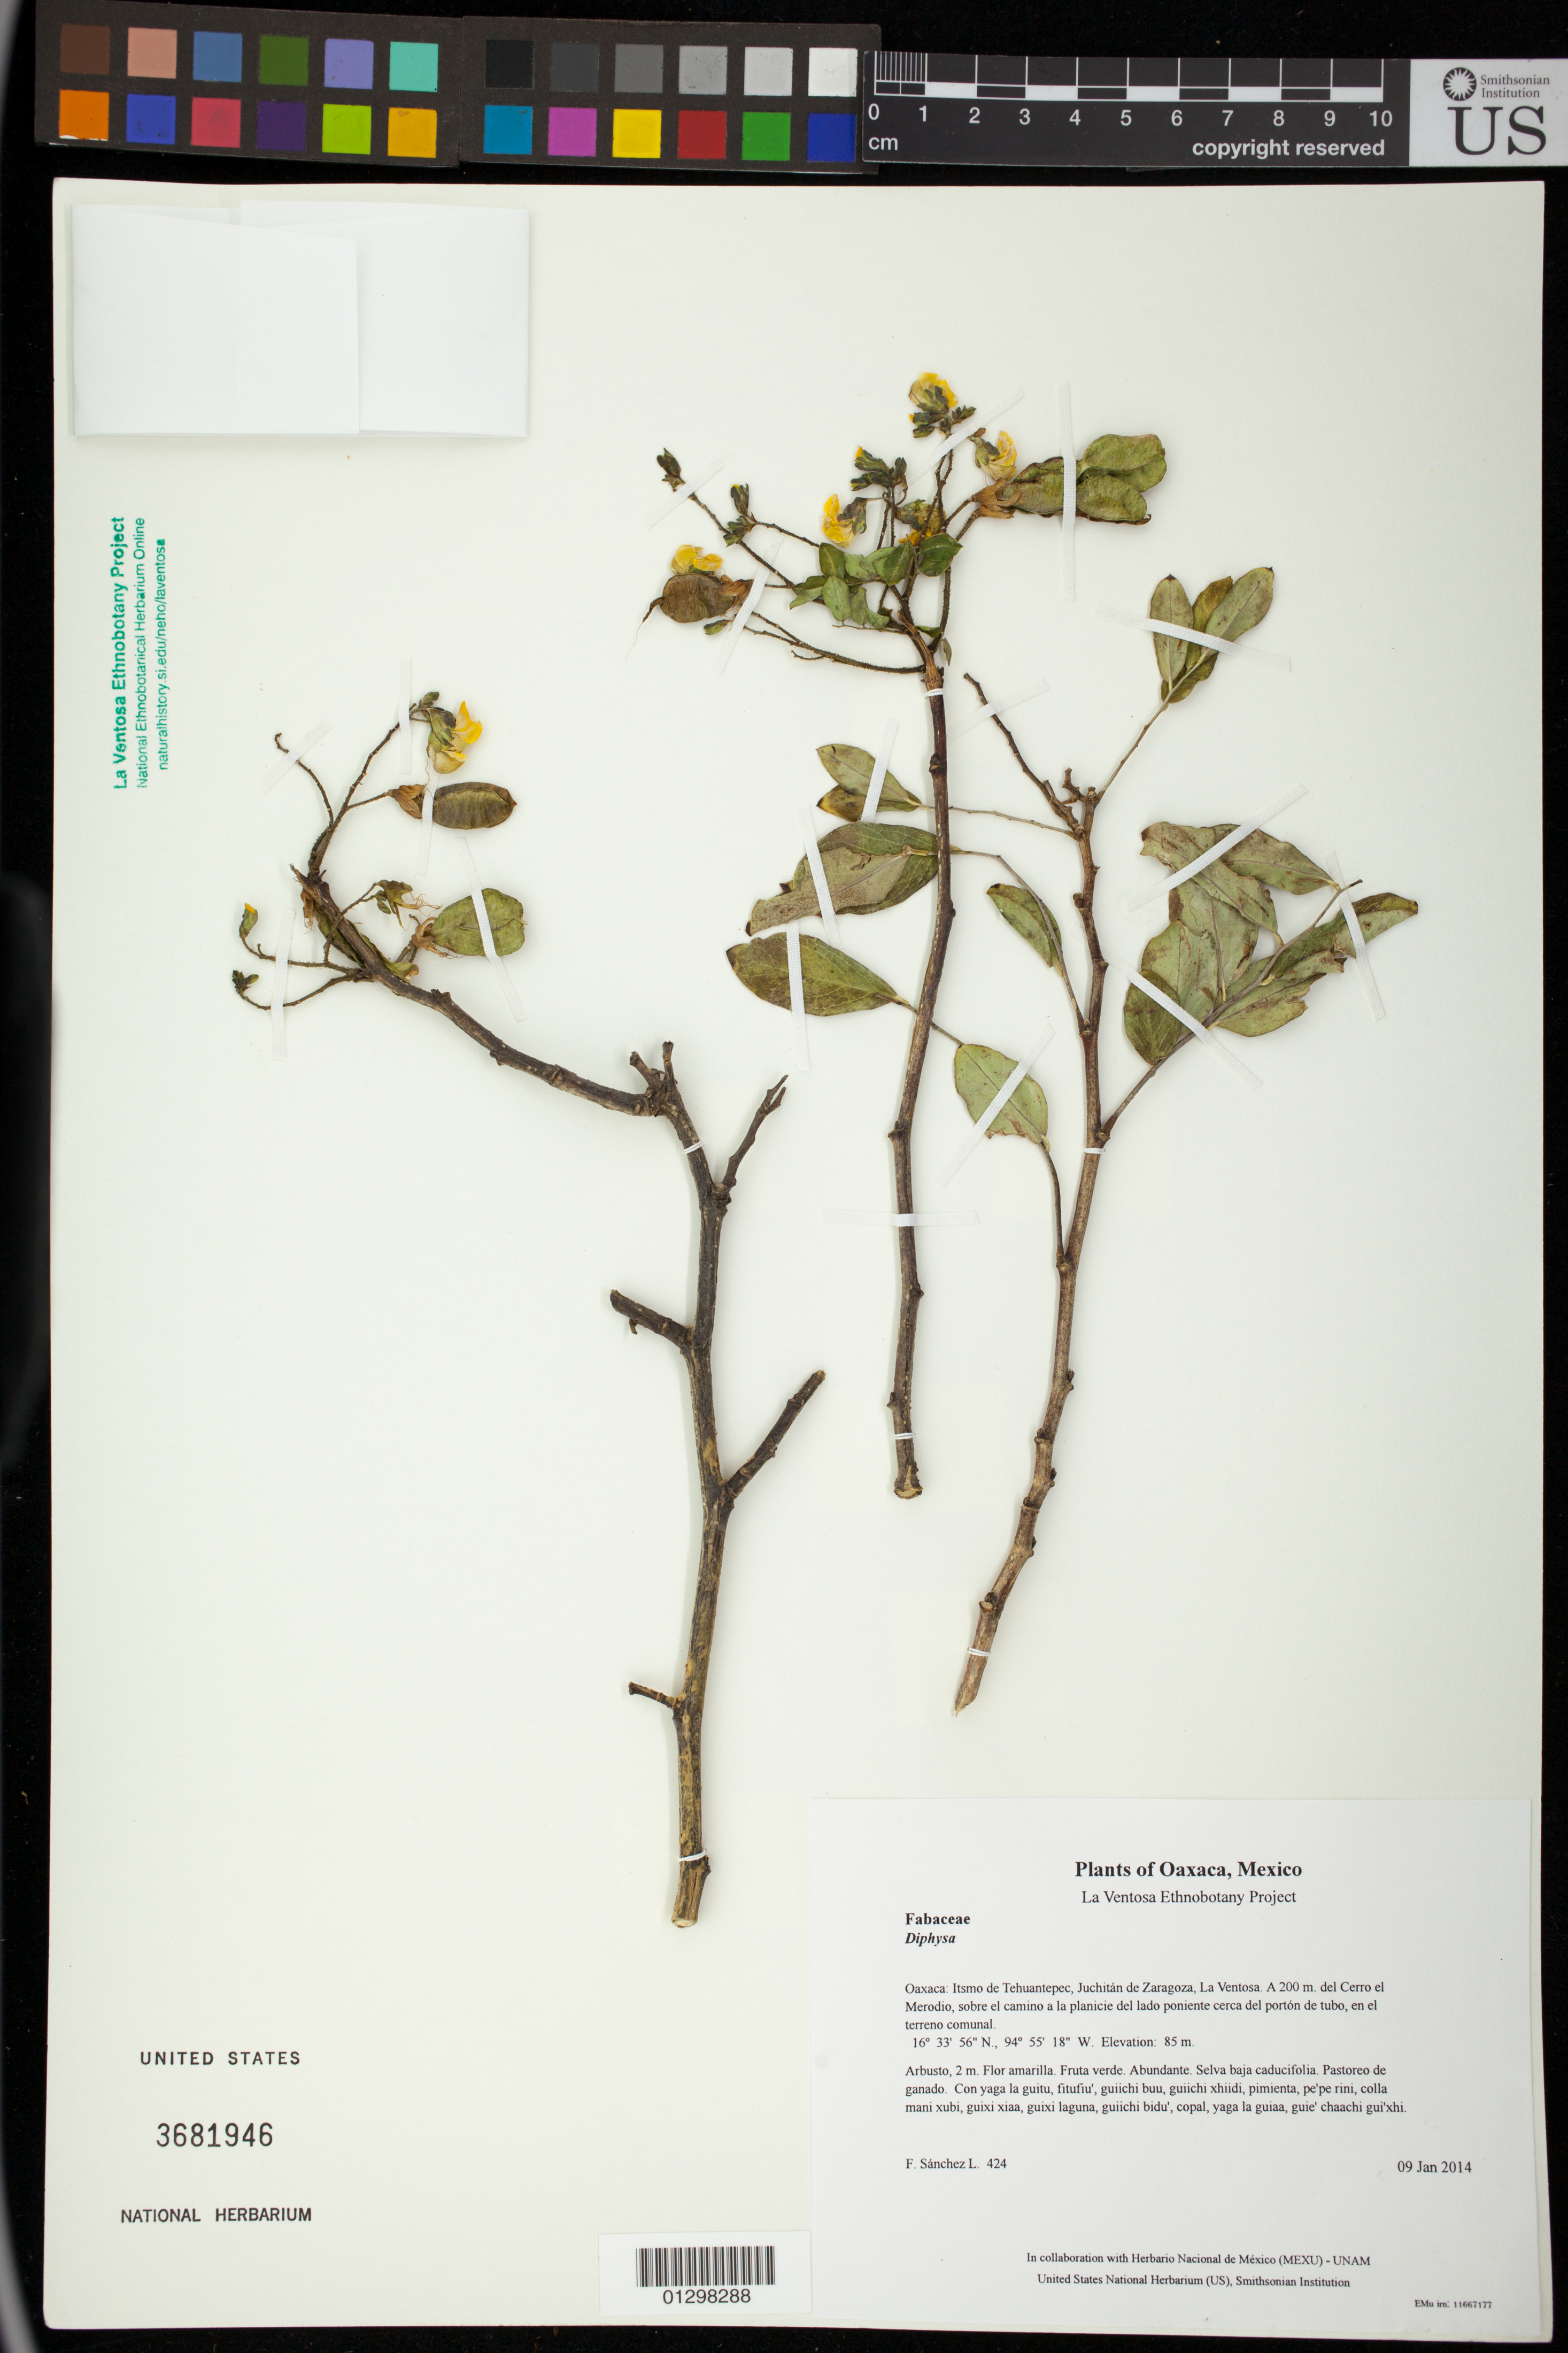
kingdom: Plantae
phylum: Tracheophyta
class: Magnoliopsida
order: Fabales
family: Fabaceae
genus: Diphysa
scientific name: Diphysa sp.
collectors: F. Sánchez L.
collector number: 424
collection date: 2014-01-09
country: Mexico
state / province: Oaxaca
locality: Itsmo de Tehuantepec, Juchitán de Zaragoza, La Ventosa. A 200 m. del Cerro el Merodio, sobre el camino a la planicie del lado poniente cerca del portón de tubo, en el terreno comunal.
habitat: Selva baja caducifolia. Pastoreo de ganado.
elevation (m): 85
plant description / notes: MEXU, SERO, US; Yaga bandaga. 2 m. Guie' naguchi. Cuaananaxhi naga'. Stale.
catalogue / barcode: US 3681946